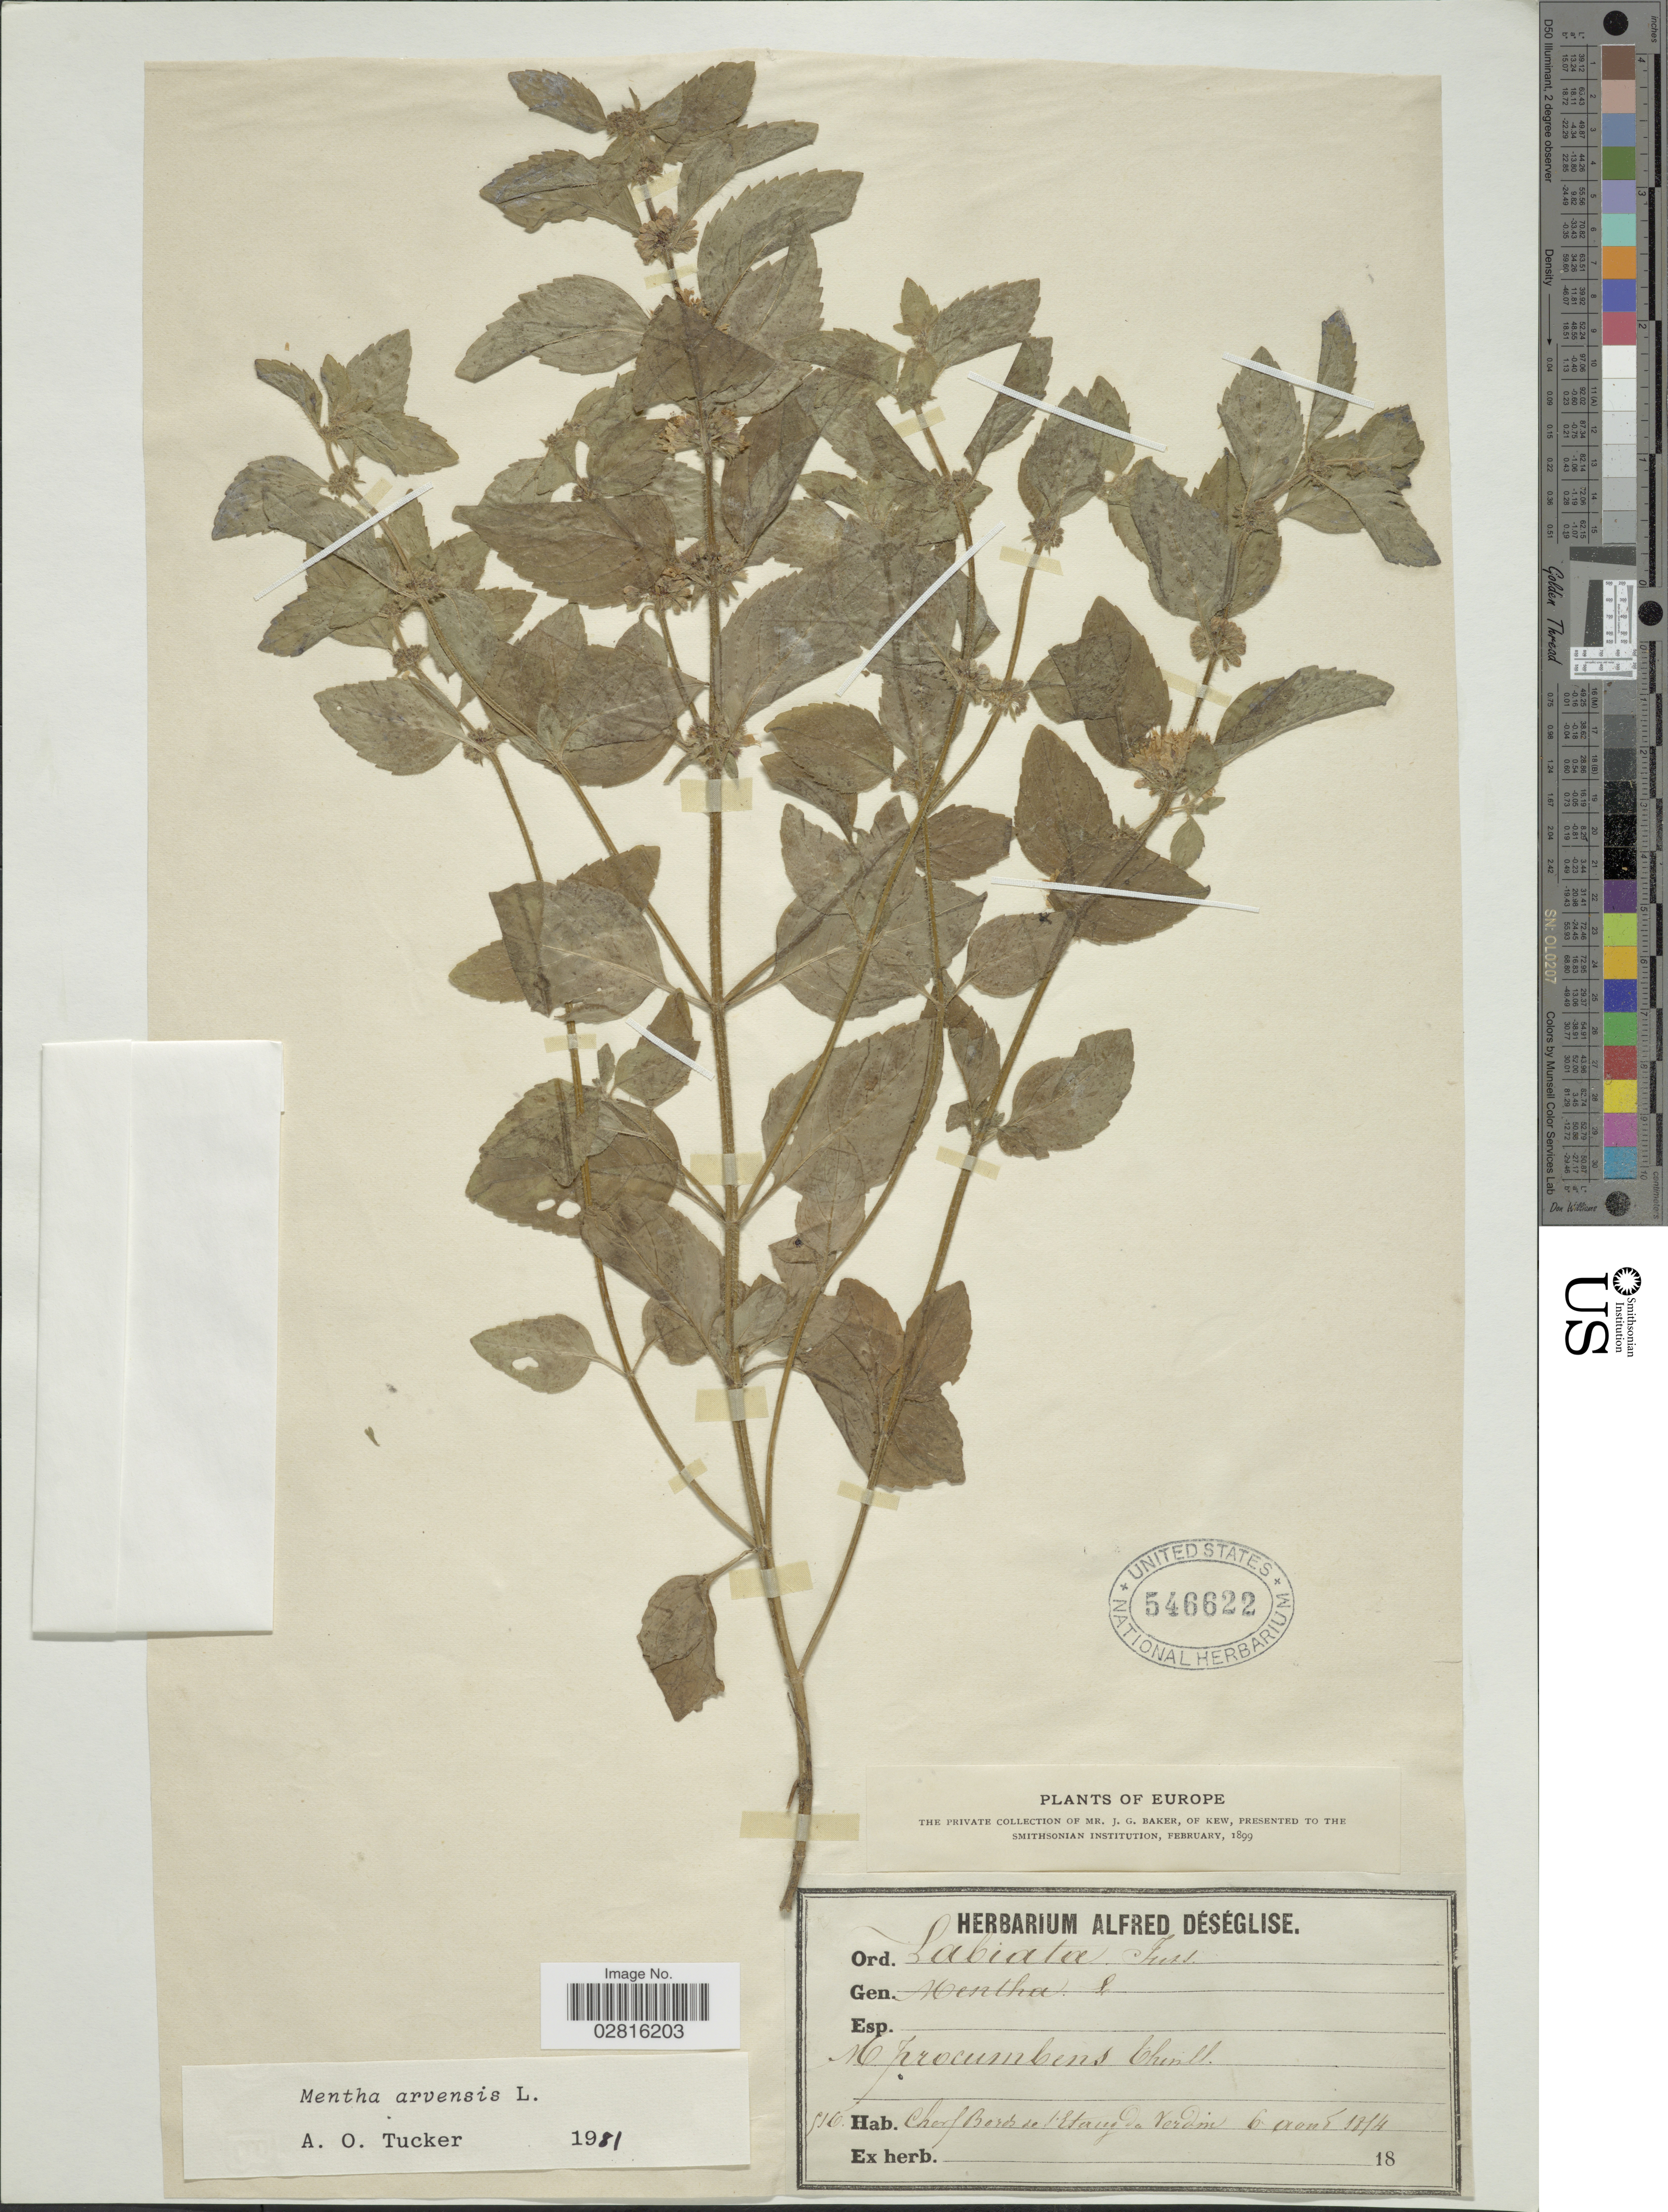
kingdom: Plantae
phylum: Tracheophyta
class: Magnoliopsida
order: Lamiales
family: Lamiaceae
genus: Mentha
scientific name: Mentha arvensis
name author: L.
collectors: A. Deseglise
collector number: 516*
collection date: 1874-08-06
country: France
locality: Cherf Bords de l'Etang da Verdin.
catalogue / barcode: US 546622